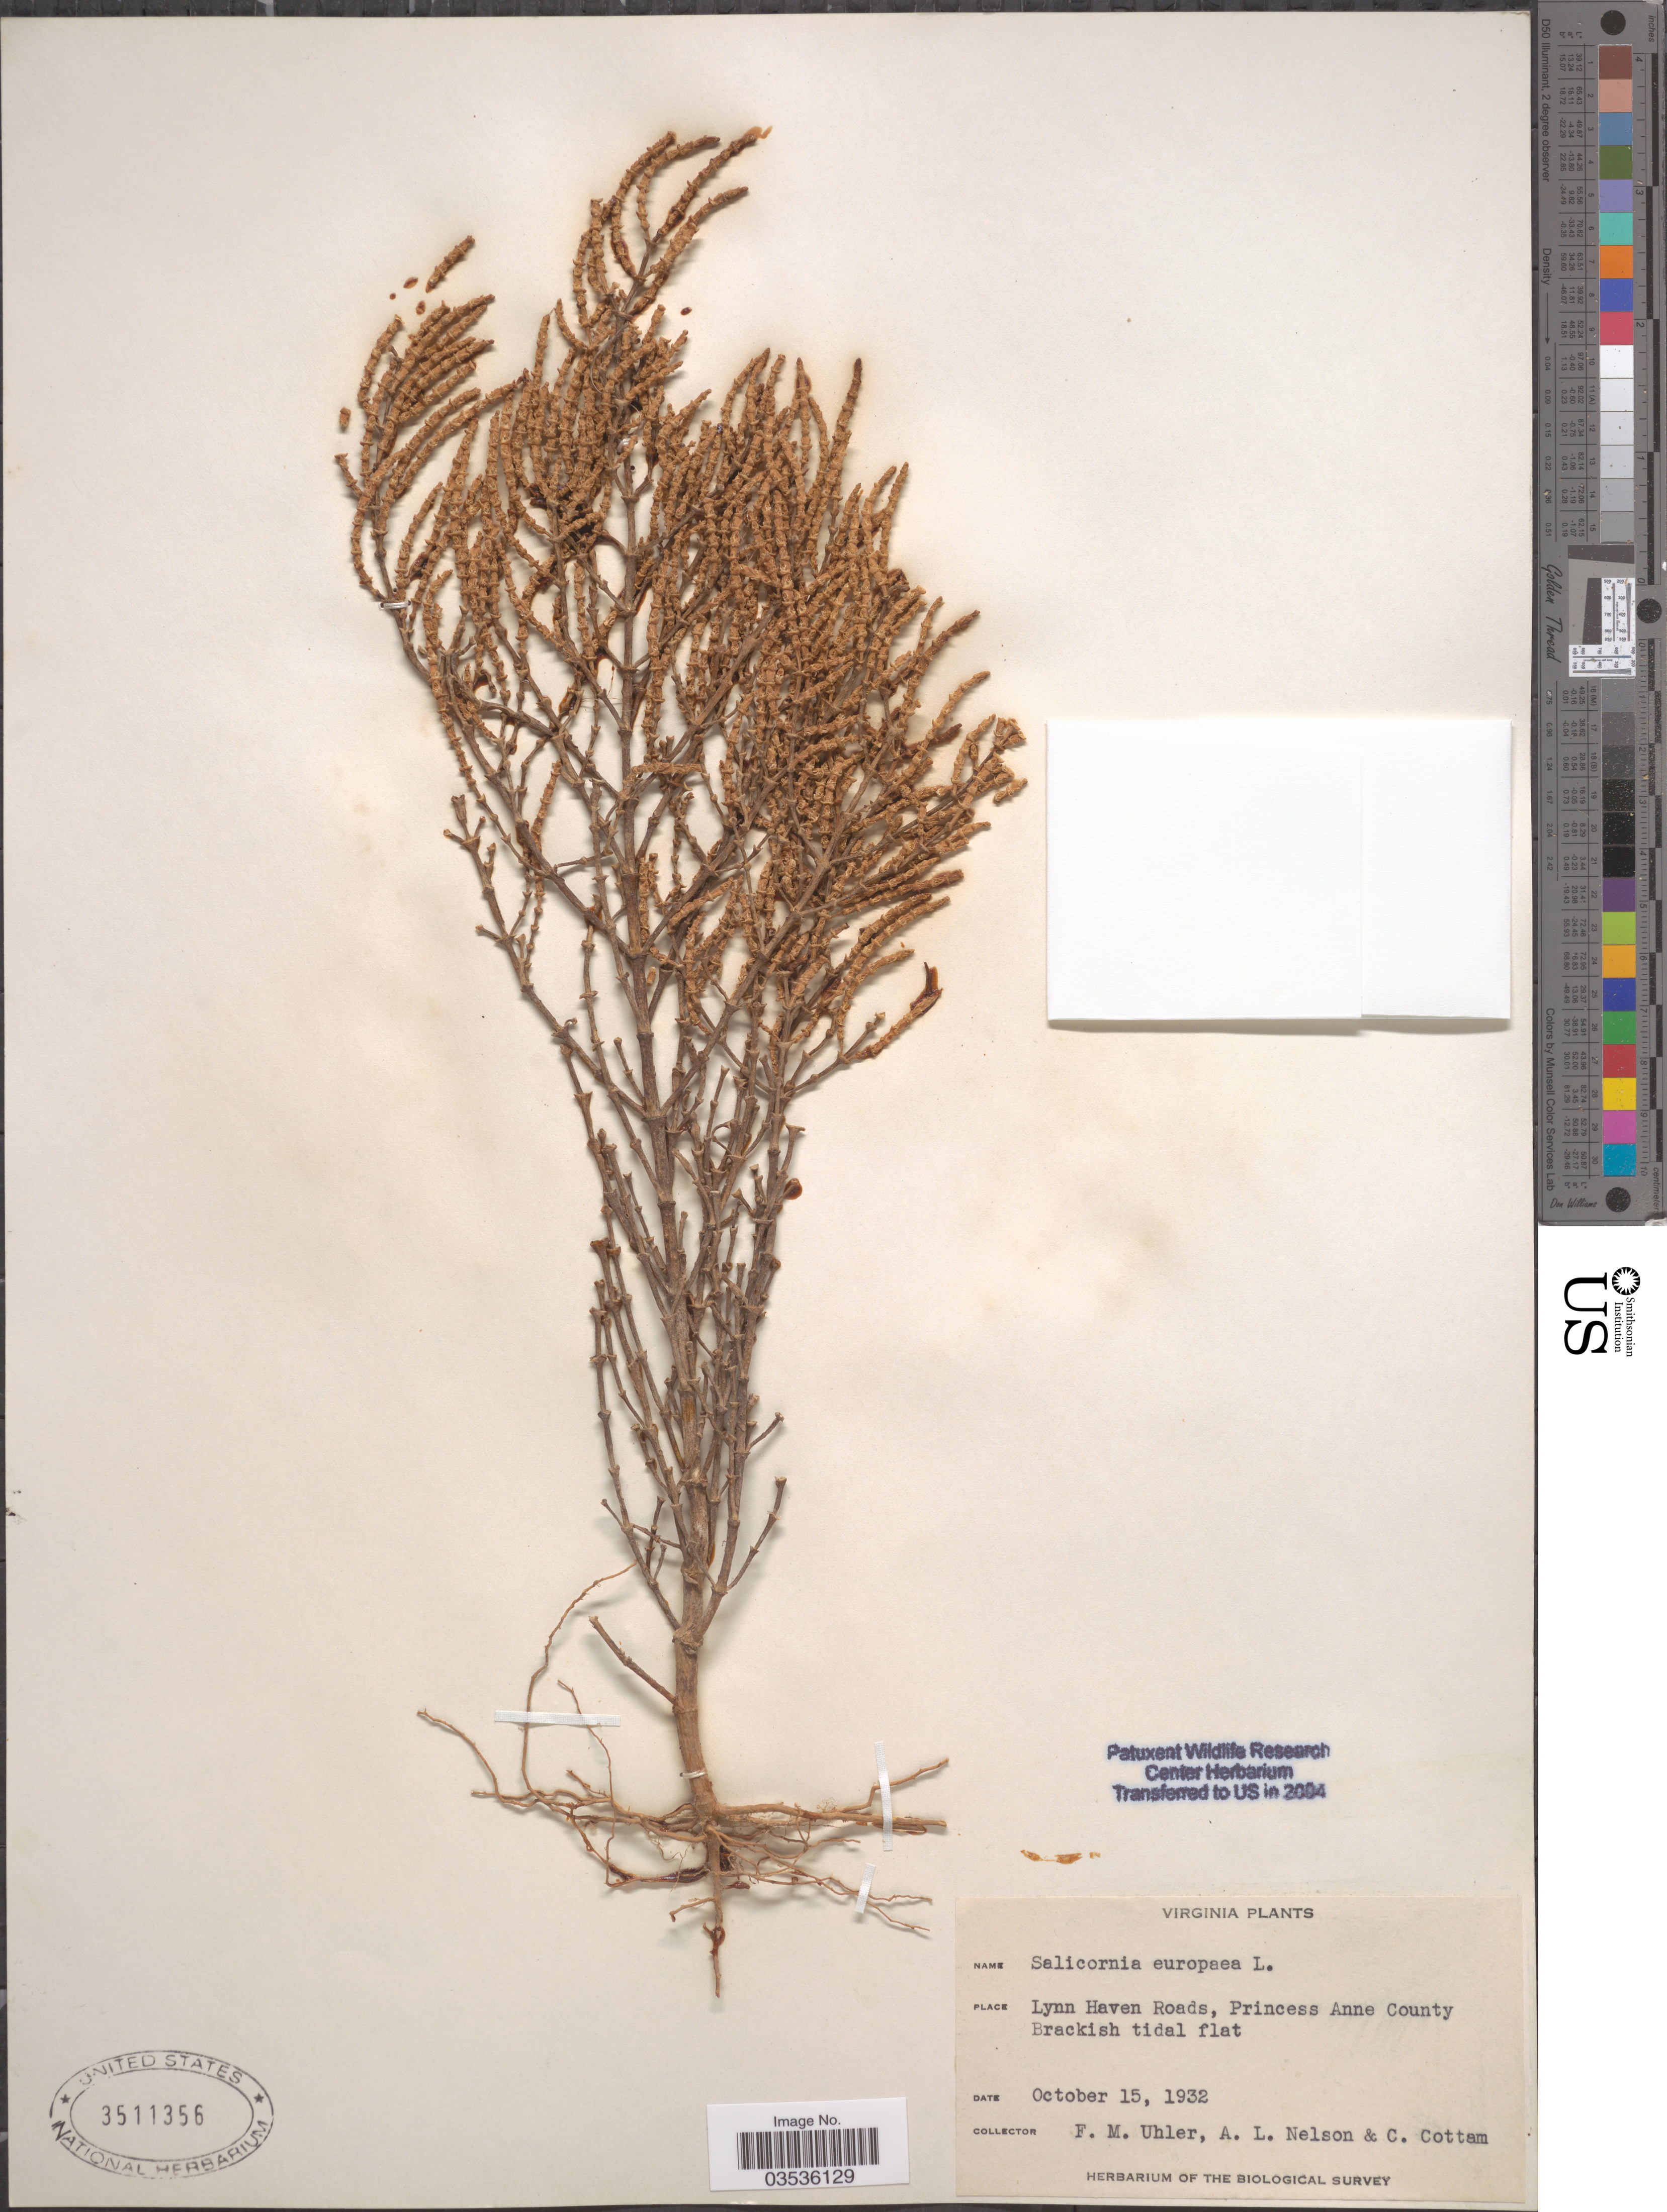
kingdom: Plantae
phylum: Tracheophyta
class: Magnoliopsida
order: Caryophyllales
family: Amaranthaceae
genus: Salicornia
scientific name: Salicornia europaea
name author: L.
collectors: F. M. Uhler, A. L. Nelson & C. Cottam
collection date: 1932-10-15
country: United States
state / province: Virginia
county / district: City of Virginia Beach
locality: Lynn Haven Road, Princess Anne County.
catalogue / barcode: US 3511356